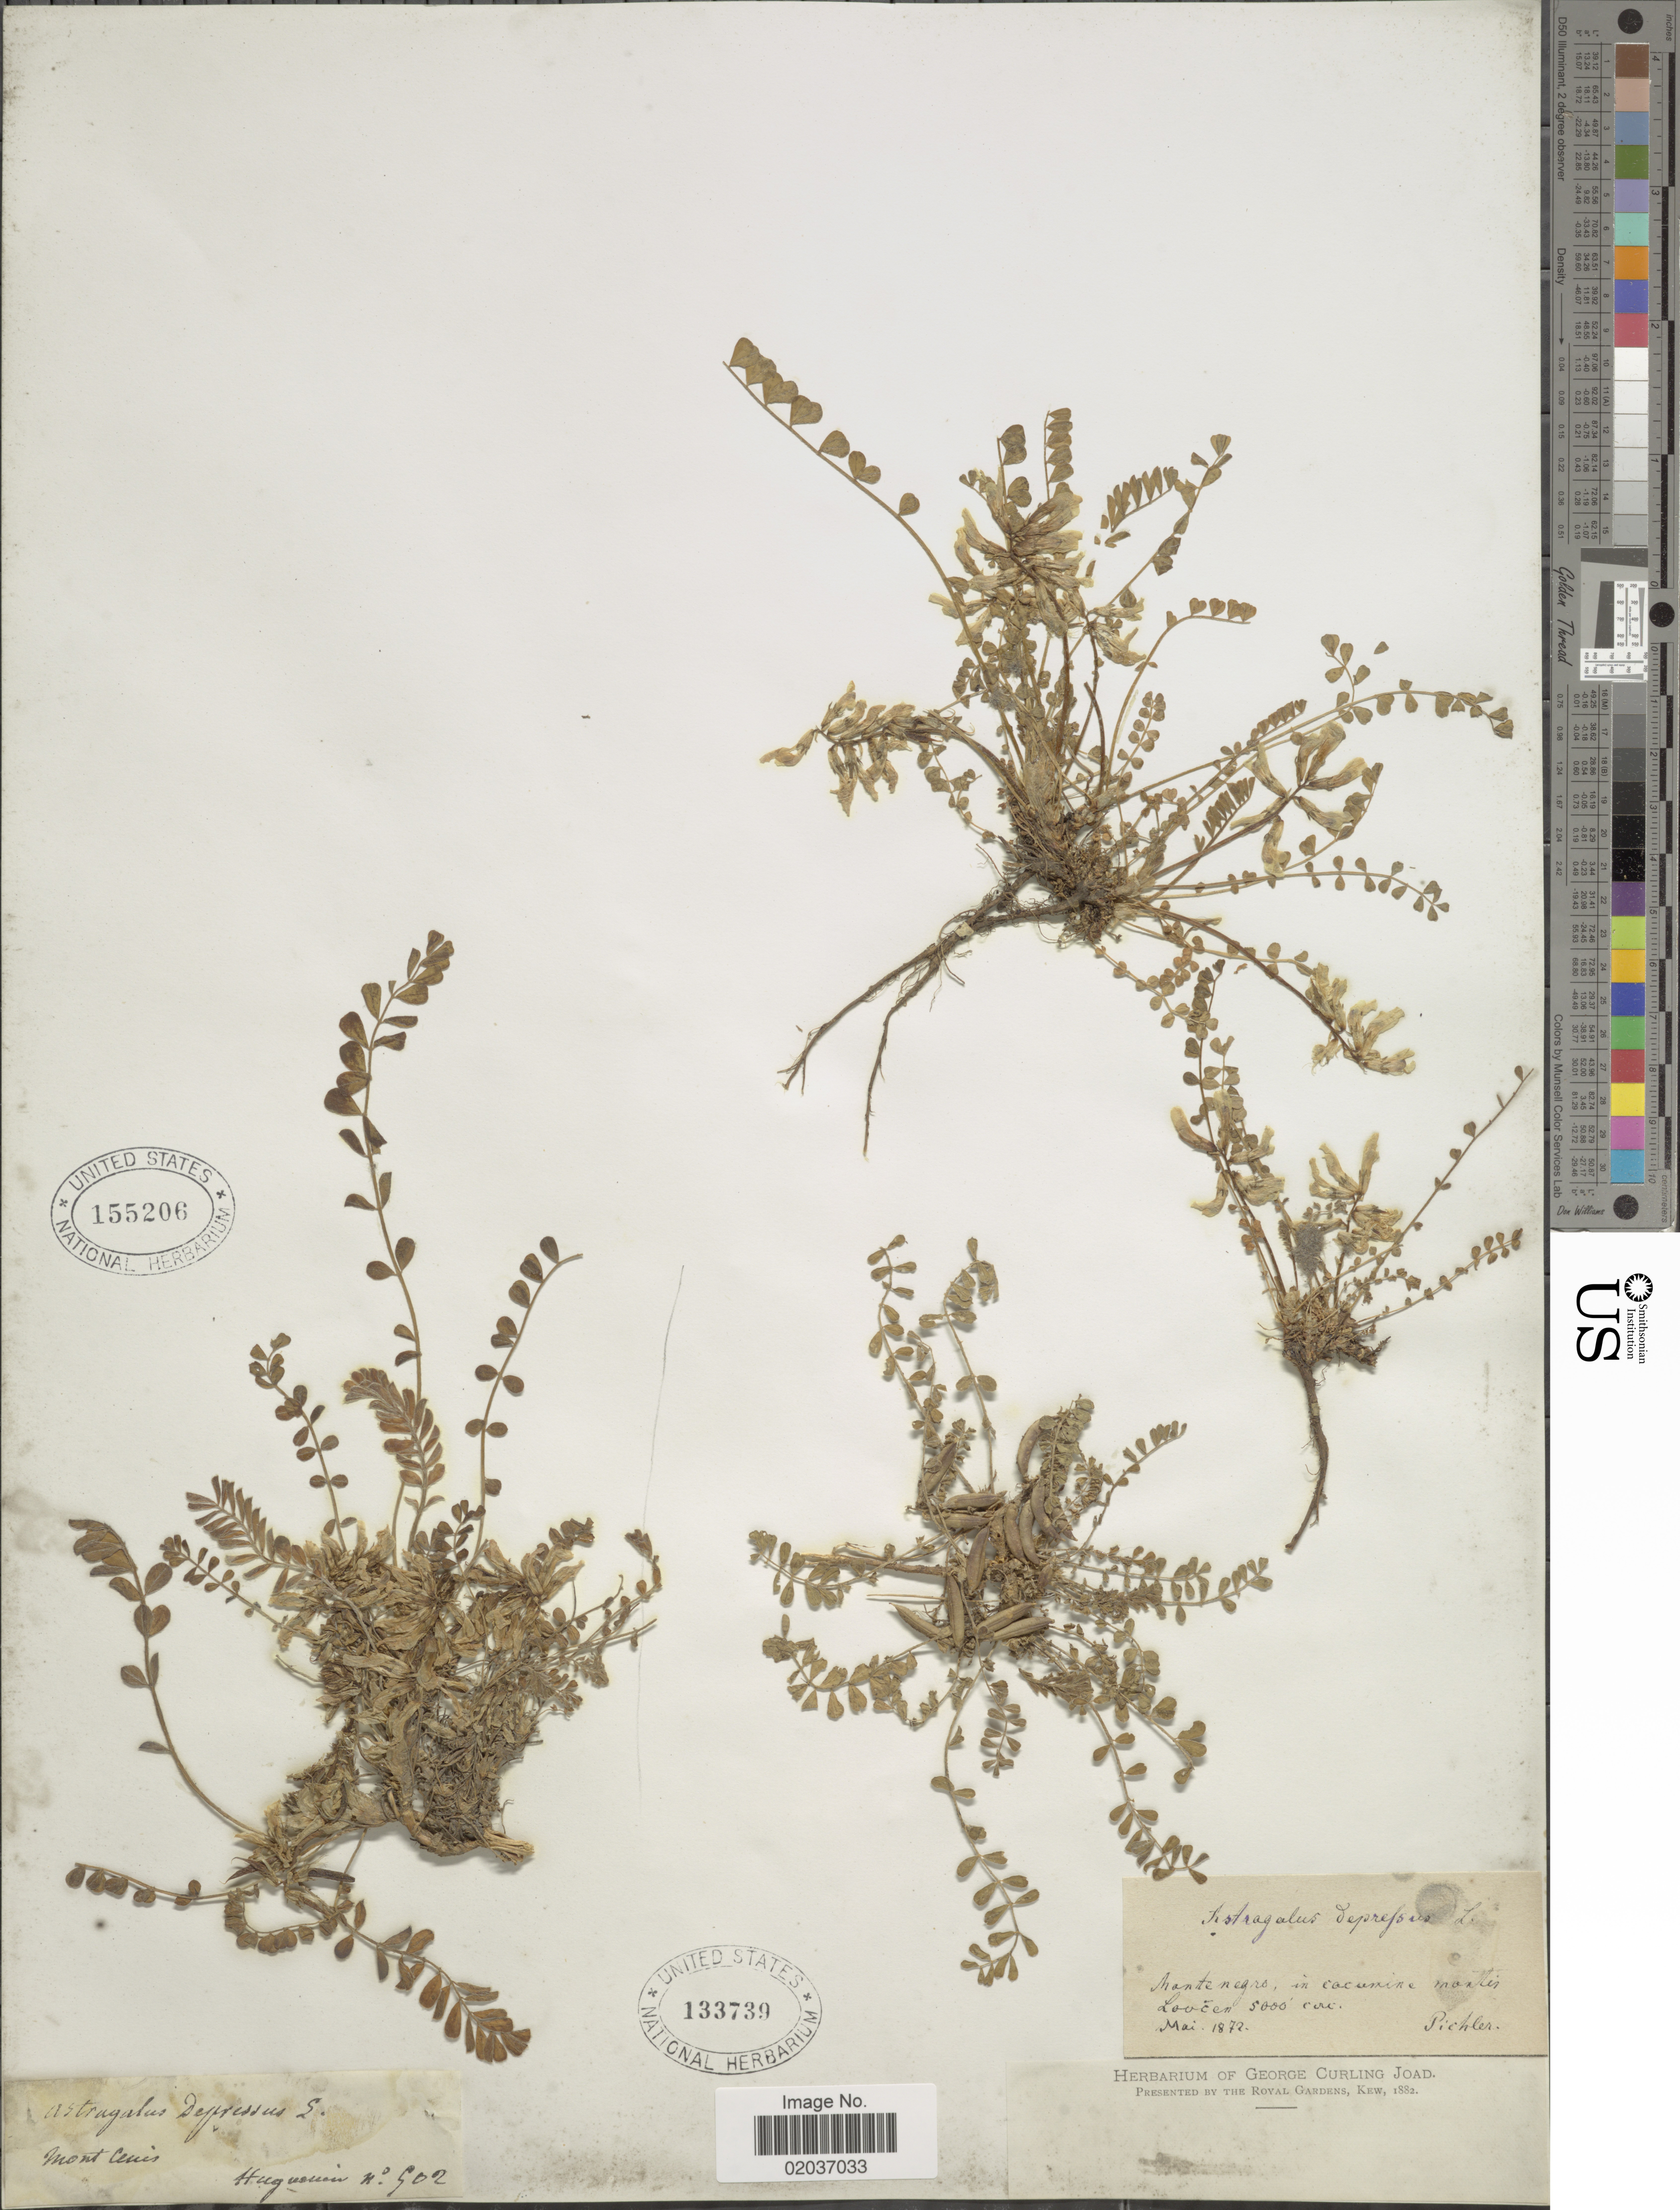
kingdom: Plantae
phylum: Tracheophyta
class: Magnoliopsida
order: Fabales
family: Fabaceae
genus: Astragalus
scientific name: Astragalus depressus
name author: L.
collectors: Pichler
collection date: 1872-05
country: Montenegro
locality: Montenegro, in cacumine montis Lovcen (Mt. Lovcen) [interpreted]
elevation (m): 1524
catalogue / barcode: US 133739